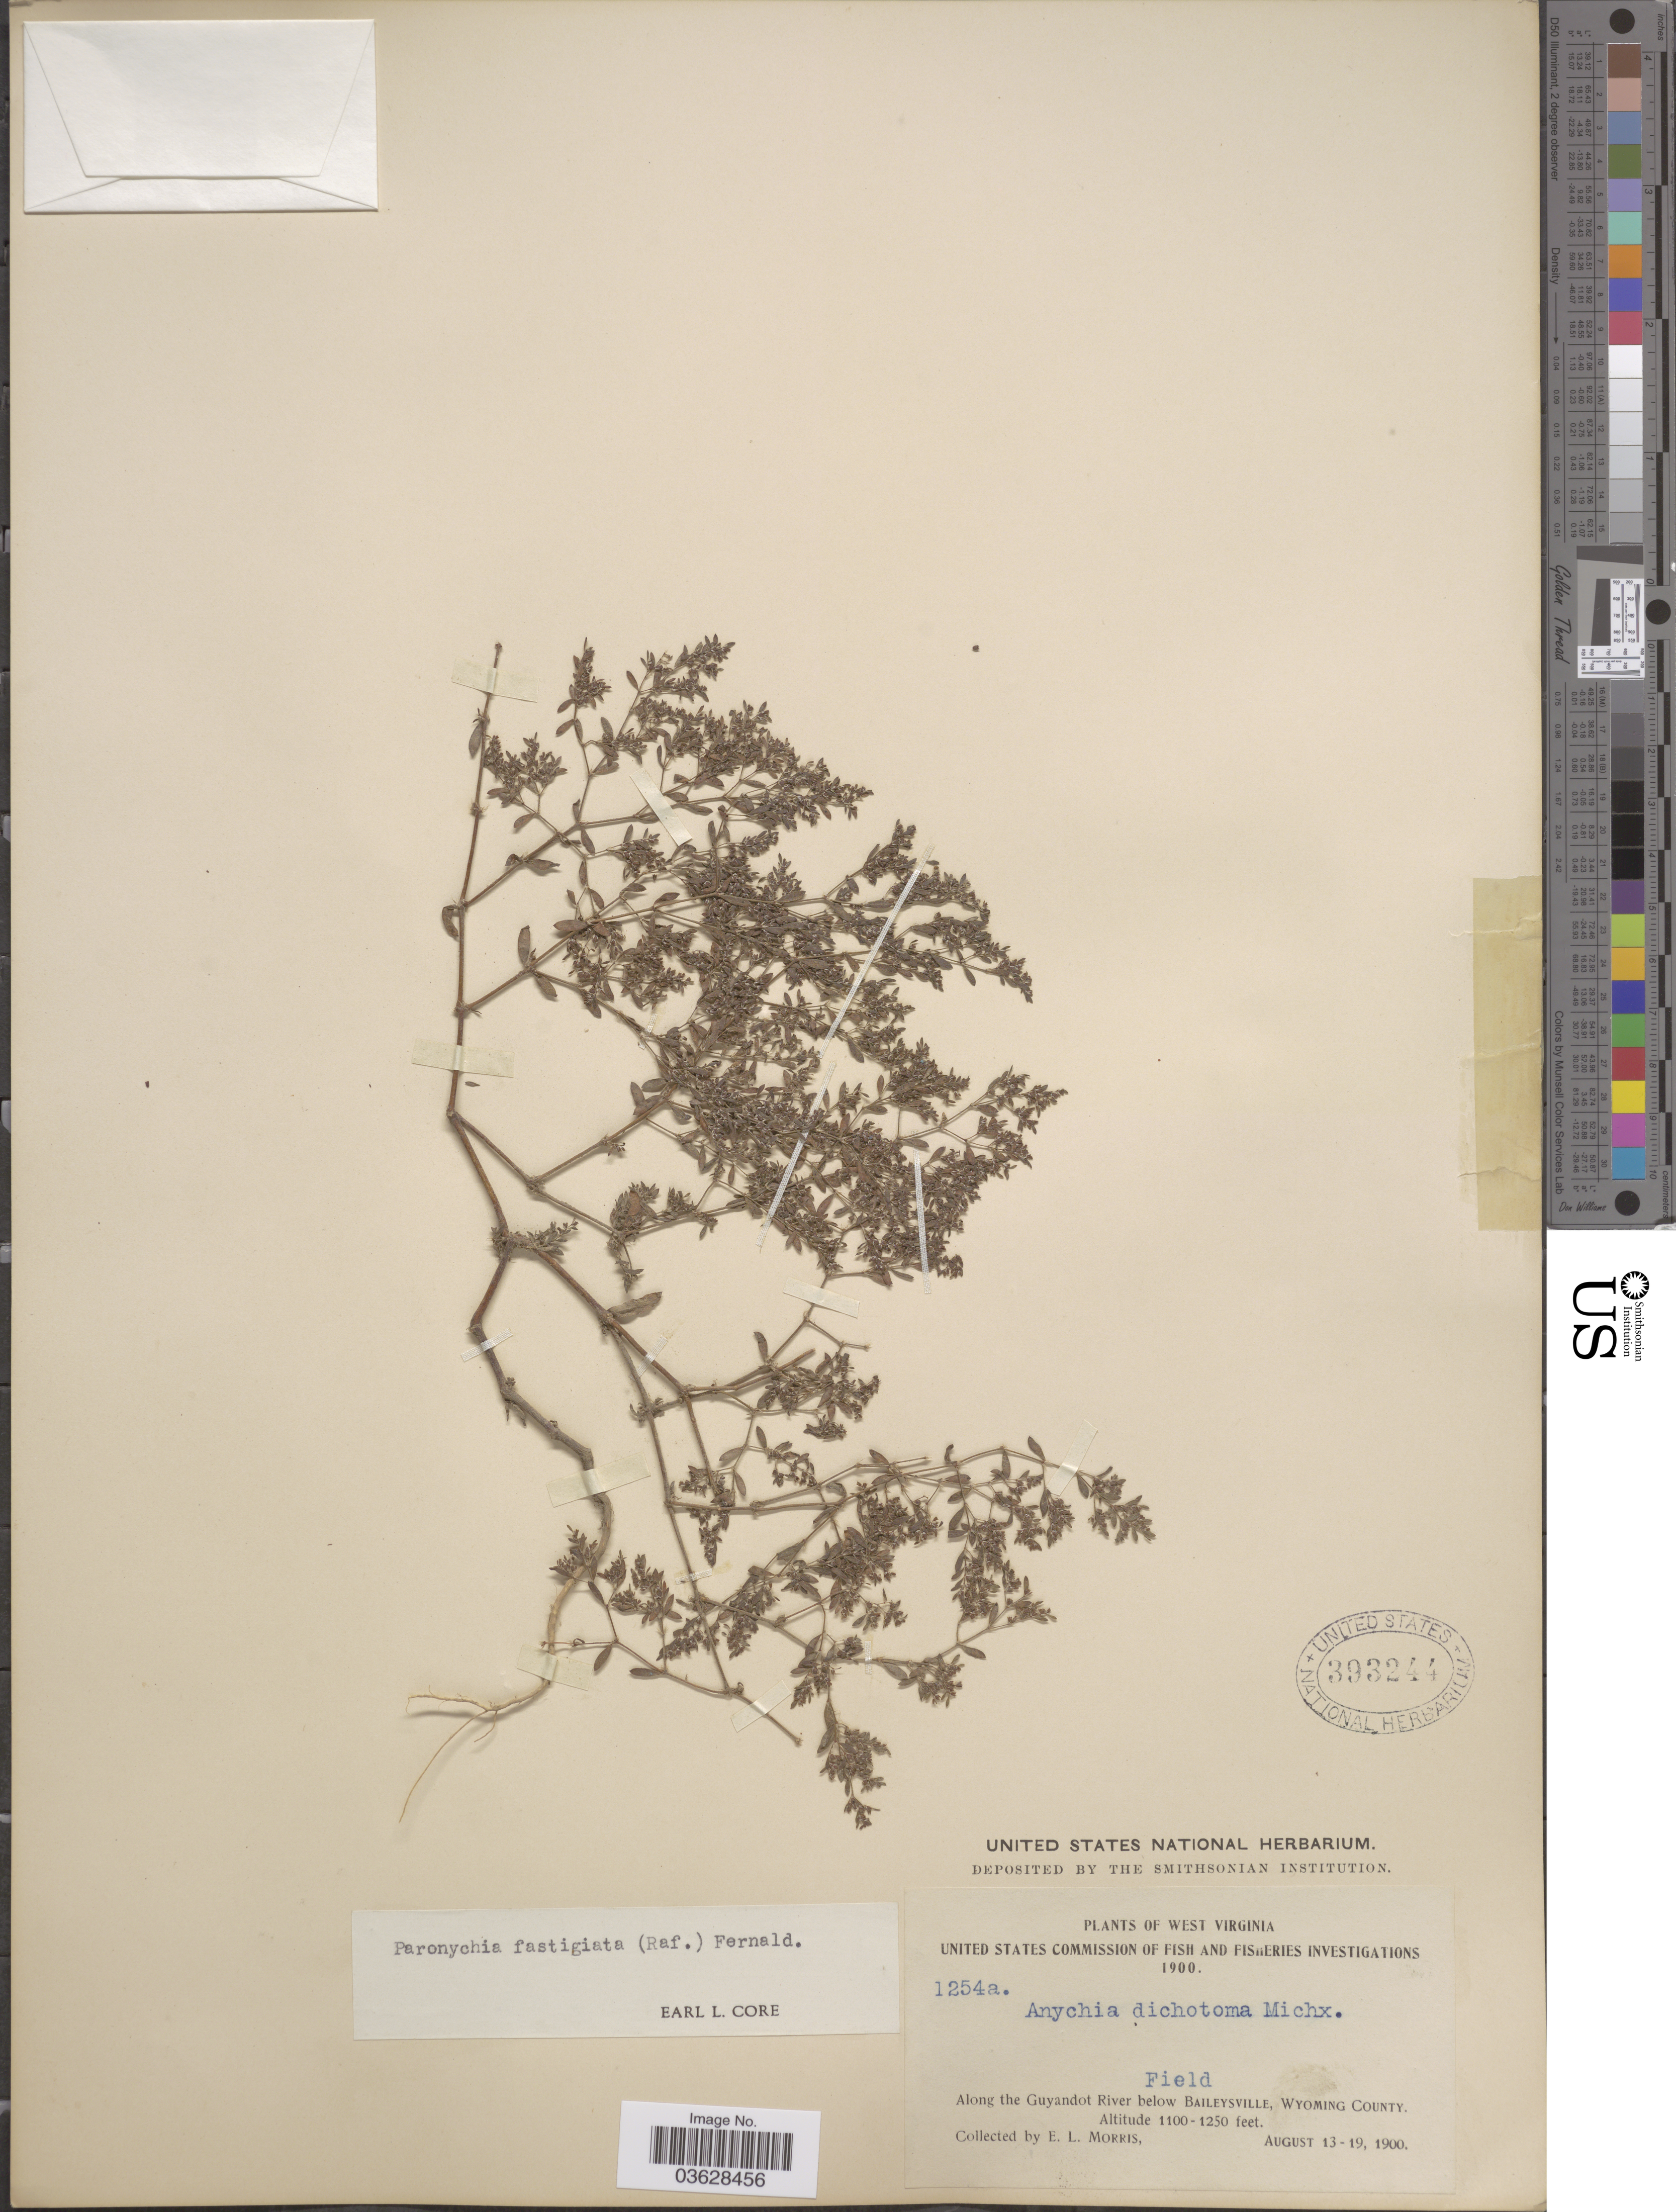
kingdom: Plantae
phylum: Tracheophyta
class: Magnoliopsida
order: Caryophyllales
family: Caryophyllaceae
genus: Paronychia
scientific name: Paronychia fastigiata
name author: (Raf.) Fernald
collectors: E. Morris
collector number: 1254a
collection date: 1900-08-13/1900-08-19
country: United States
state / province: West Virginia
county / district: Wyoming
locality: Along the Guyandot River below Baileysville, Wyoming County.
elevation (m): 335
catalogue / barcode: US 393244